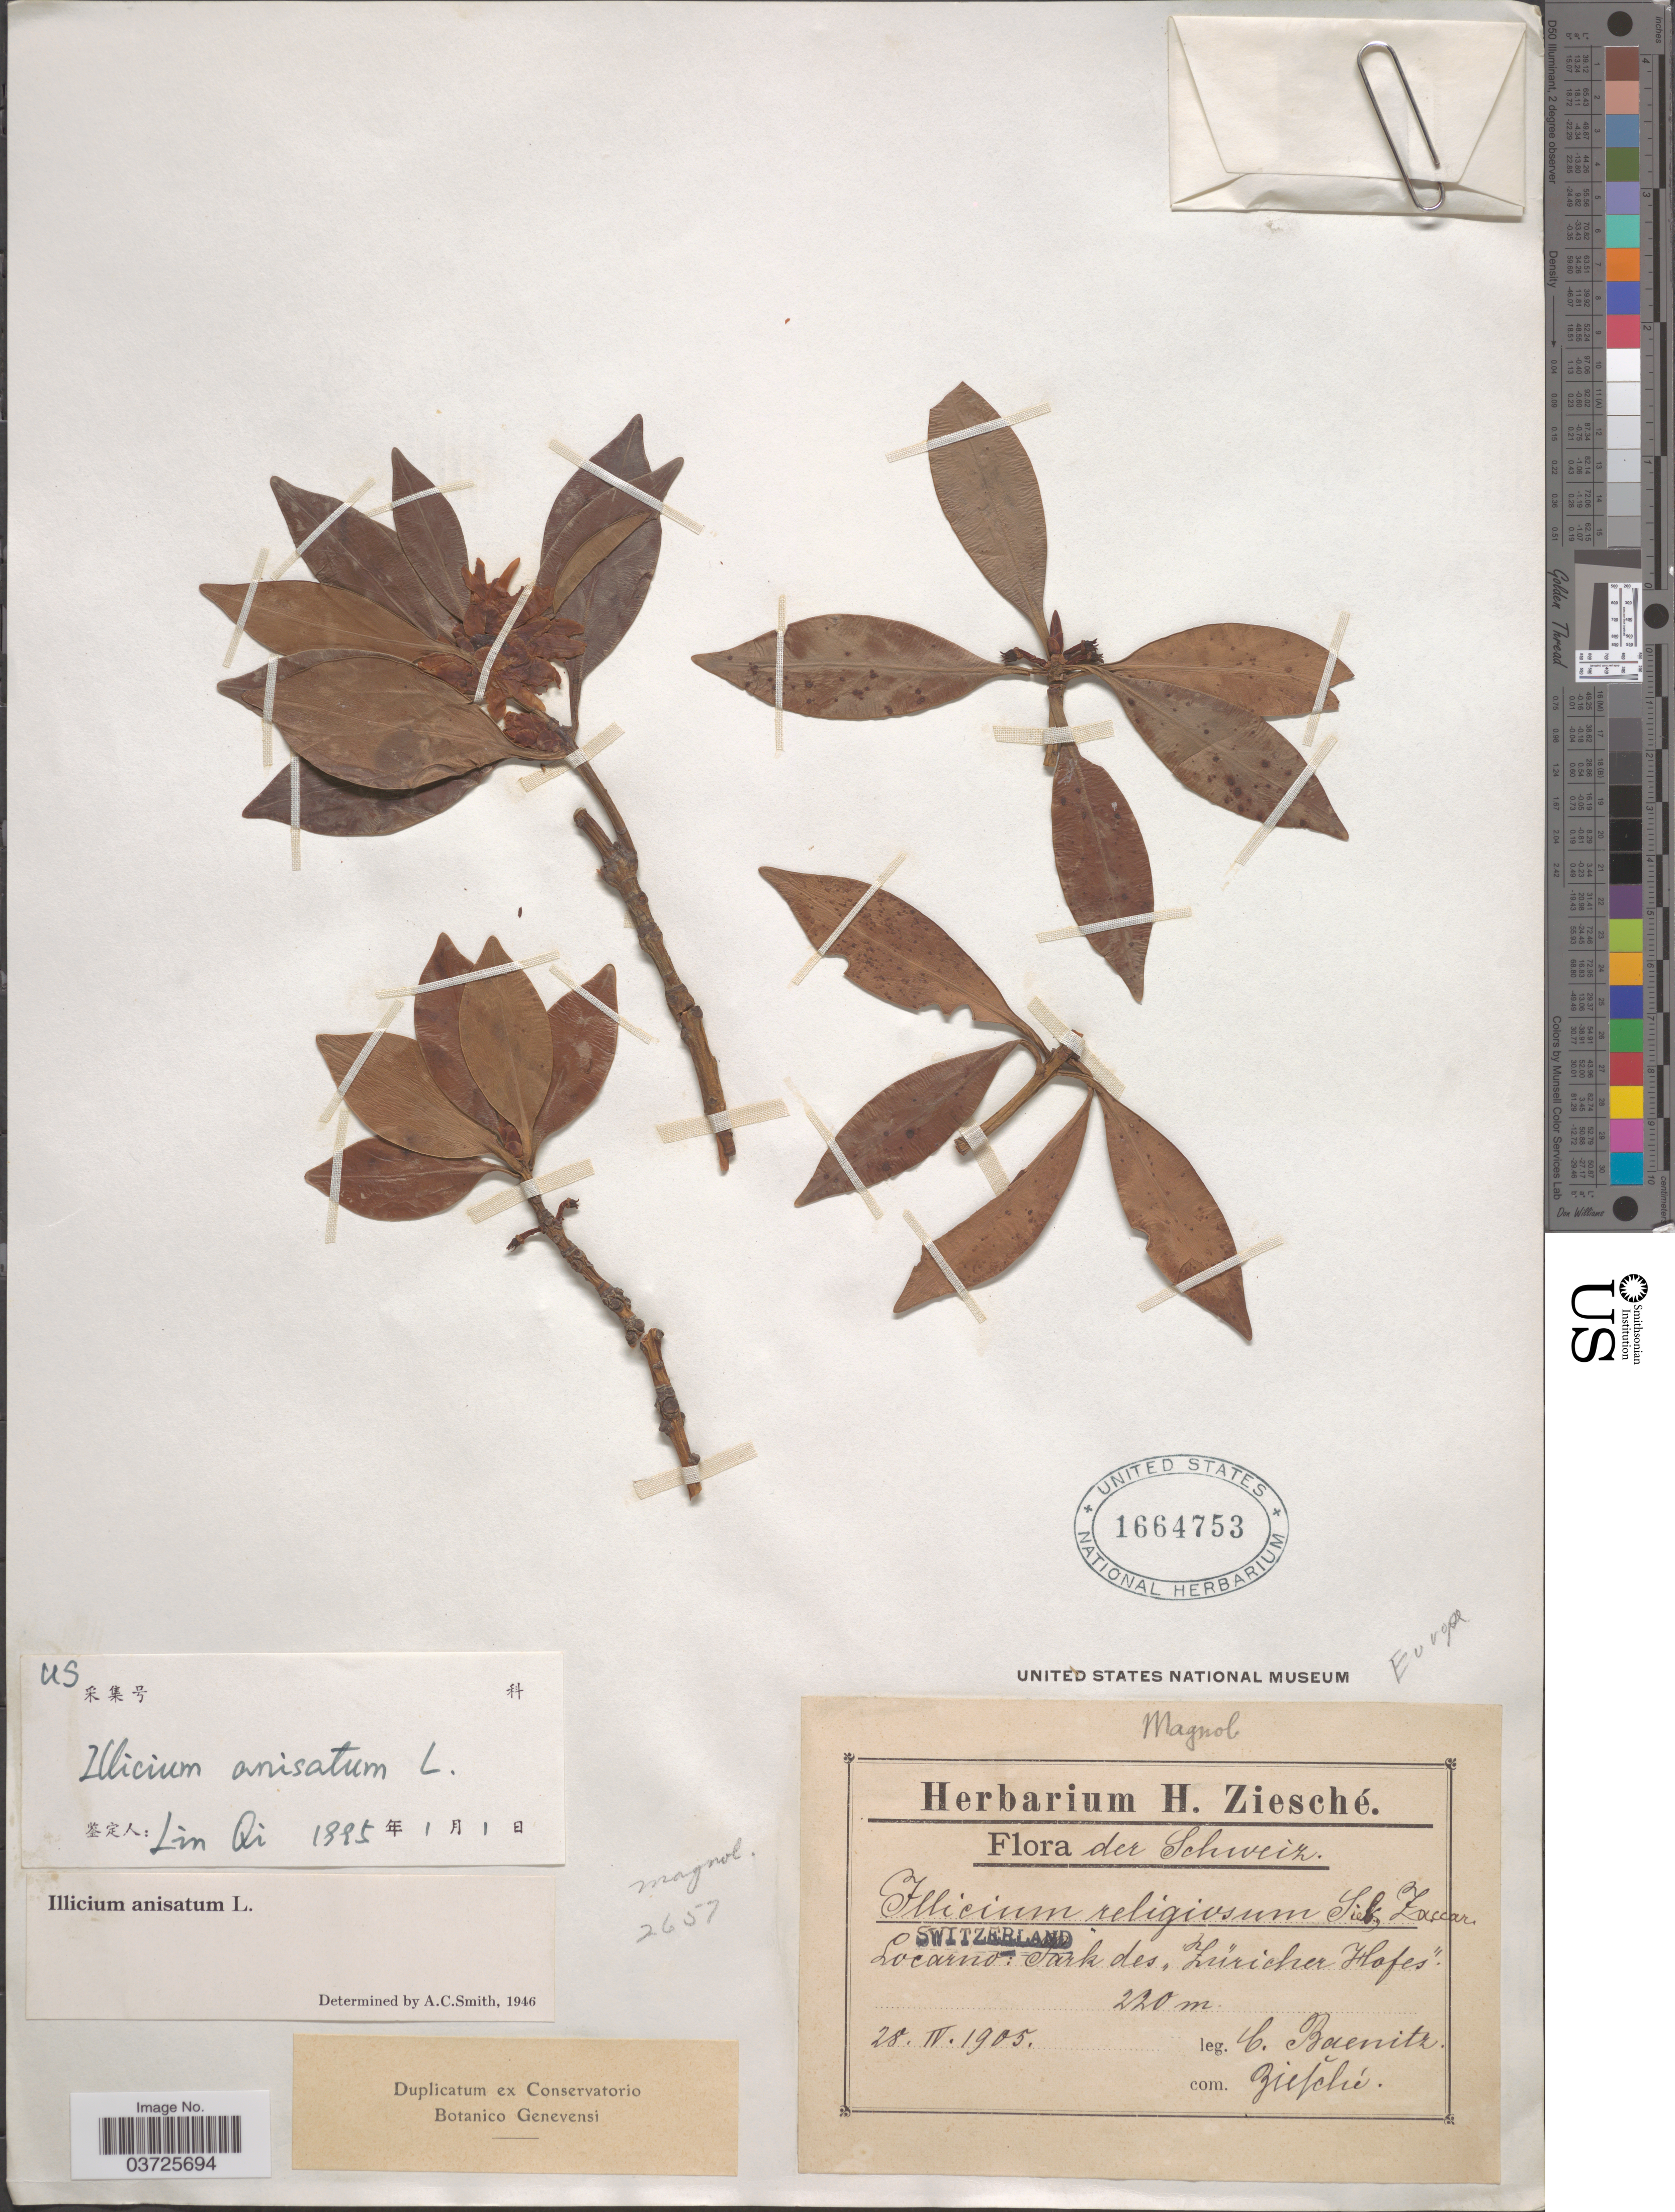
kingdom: Plantae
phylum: Tracheophyta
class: Magnoliopsida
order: Austrobaileyales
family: Schisandraceae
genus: Illicium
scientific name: Illicium anisatum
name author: L.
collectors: C. G. Baenitz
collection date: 1905-04-28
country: Switzerland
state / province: Schwyz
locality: Magnol. Schweiz. Locarno: Fark des "Fúrichen Flofes".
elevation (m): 220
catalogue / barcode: US 1664753